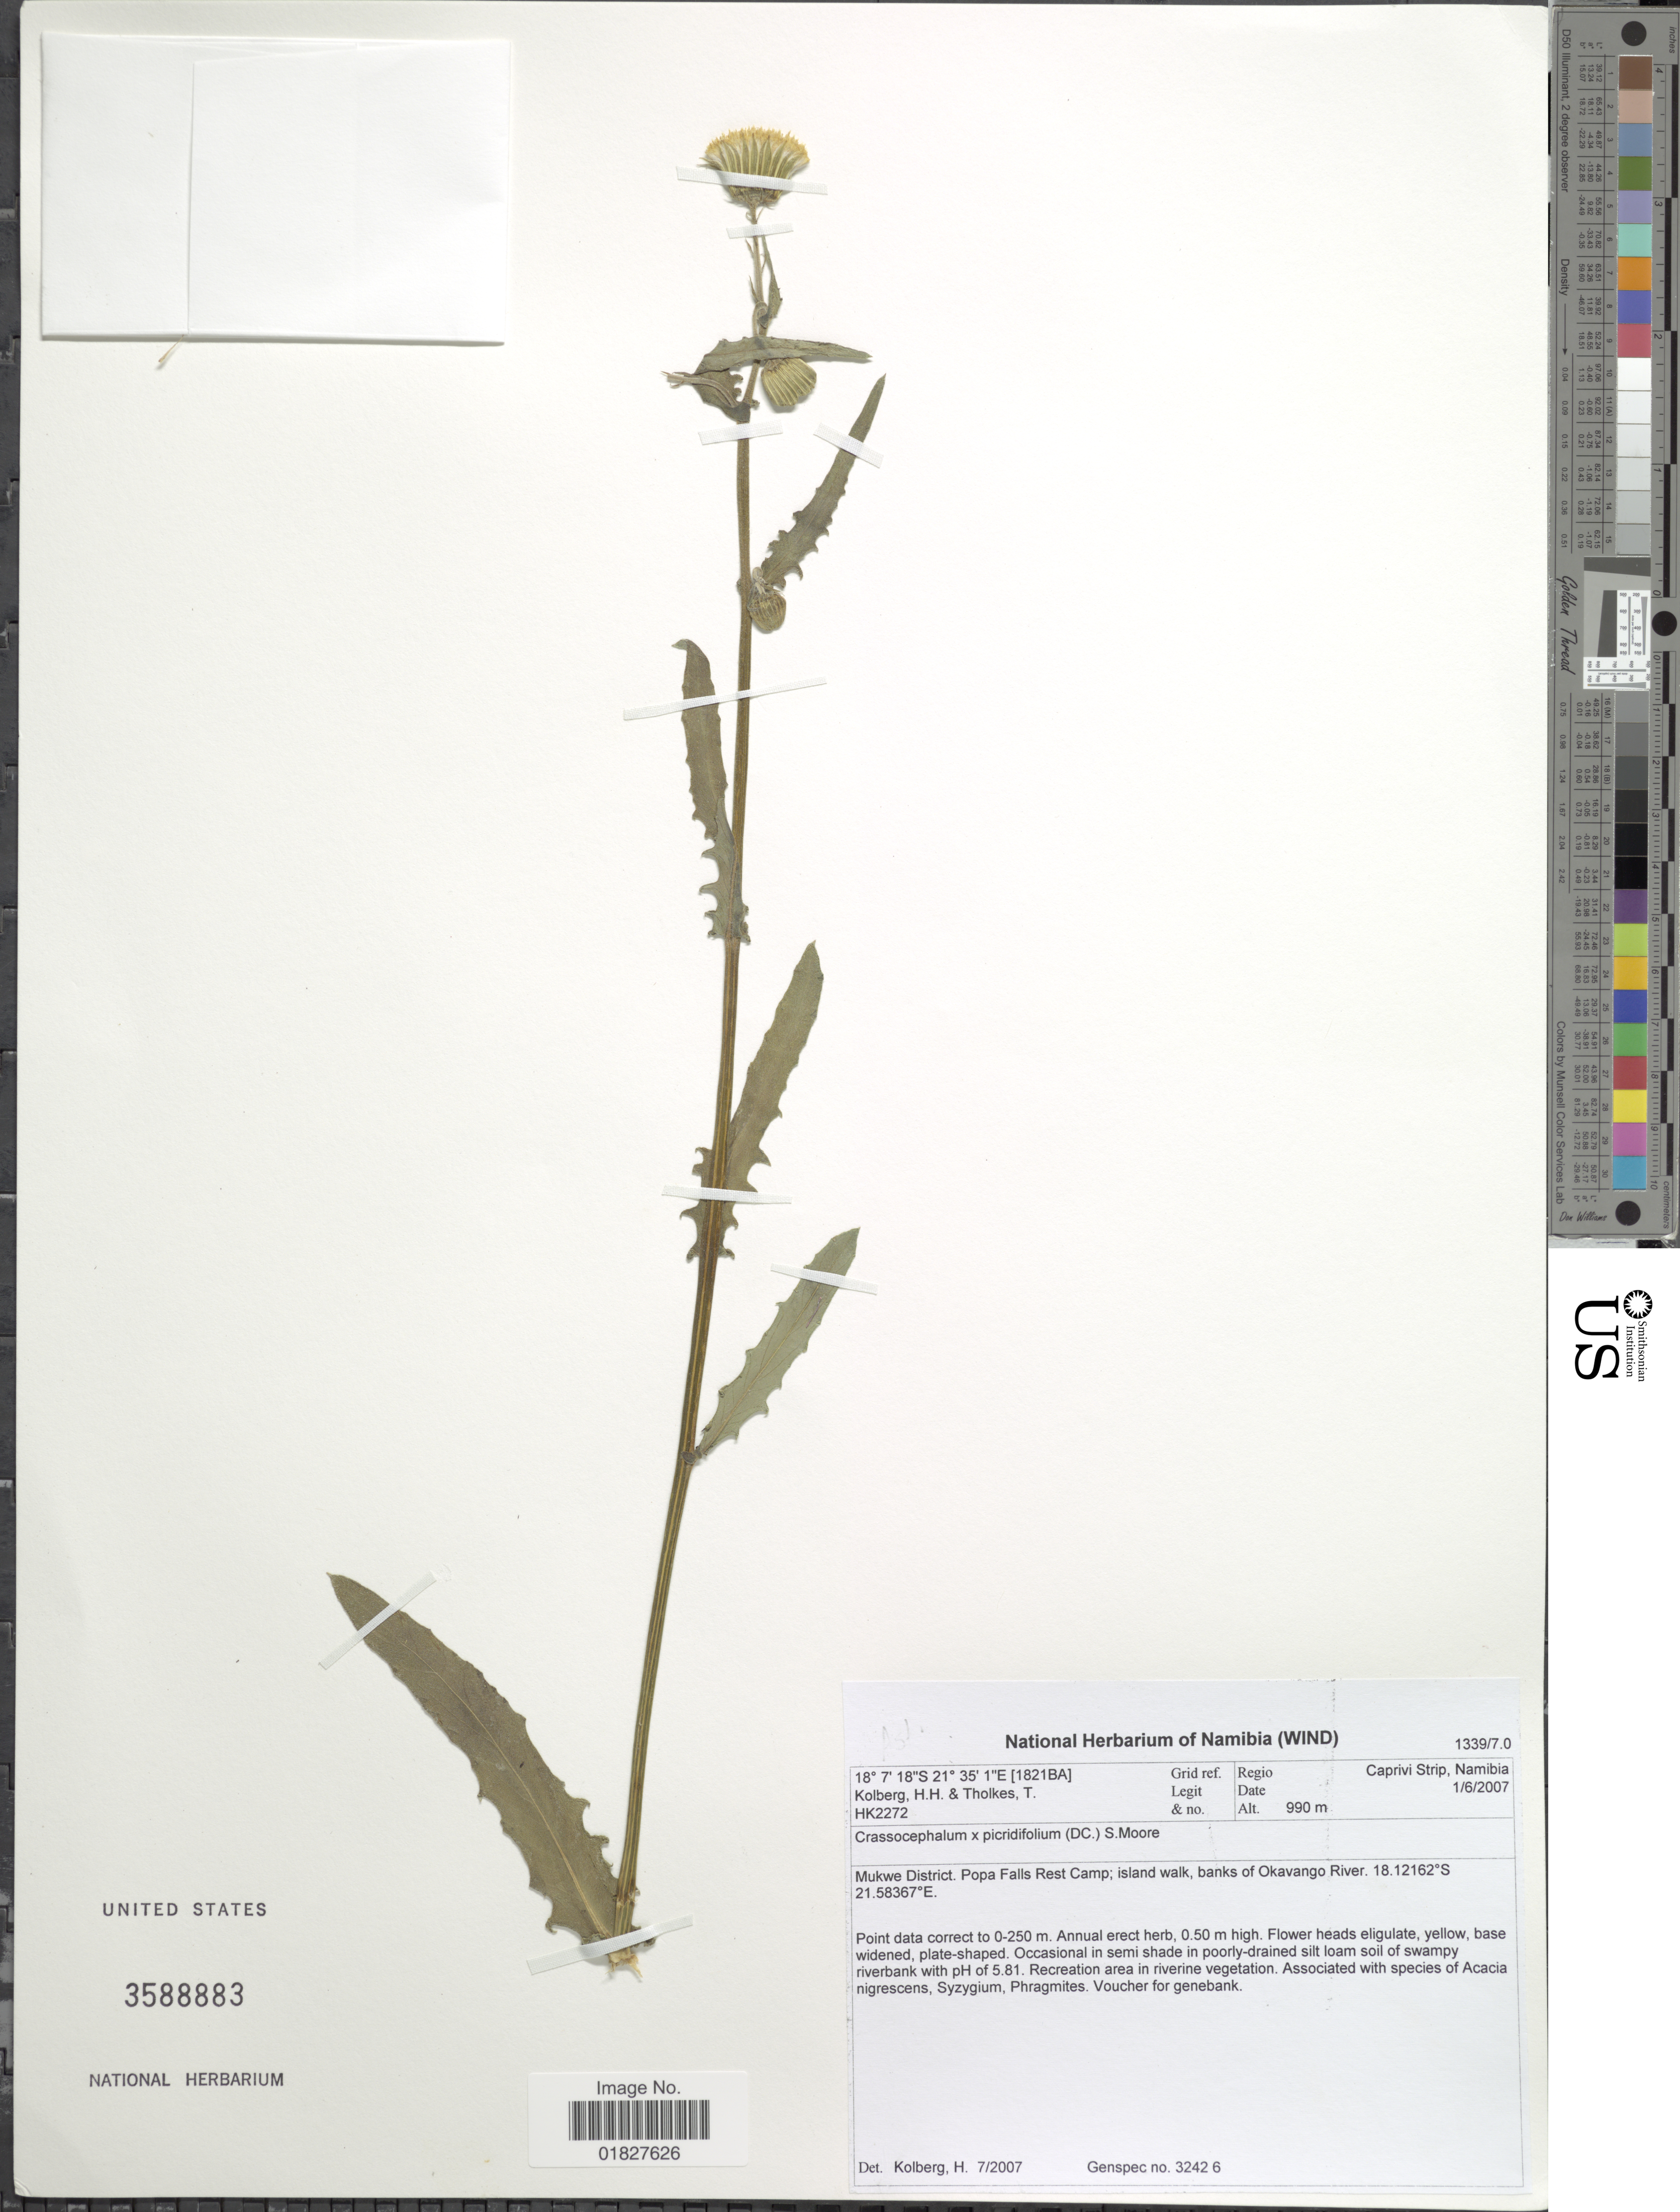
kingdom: Plantae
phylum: Tracheophyta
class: Magnoliopsida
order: Asterales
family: Asteraceae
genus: Crassocephalum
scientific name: Crassocephalum uvens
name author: (Hiern) S. Moore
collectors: H. H. Kolberg & T. Tholkes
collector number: HK2272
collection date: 2007-06-01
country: Namibia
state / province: Caprivi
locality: Mukwe District, Popa Falls Rest Camp, island walk, banks of Okavango River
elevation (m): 990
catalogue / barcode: US 3588883